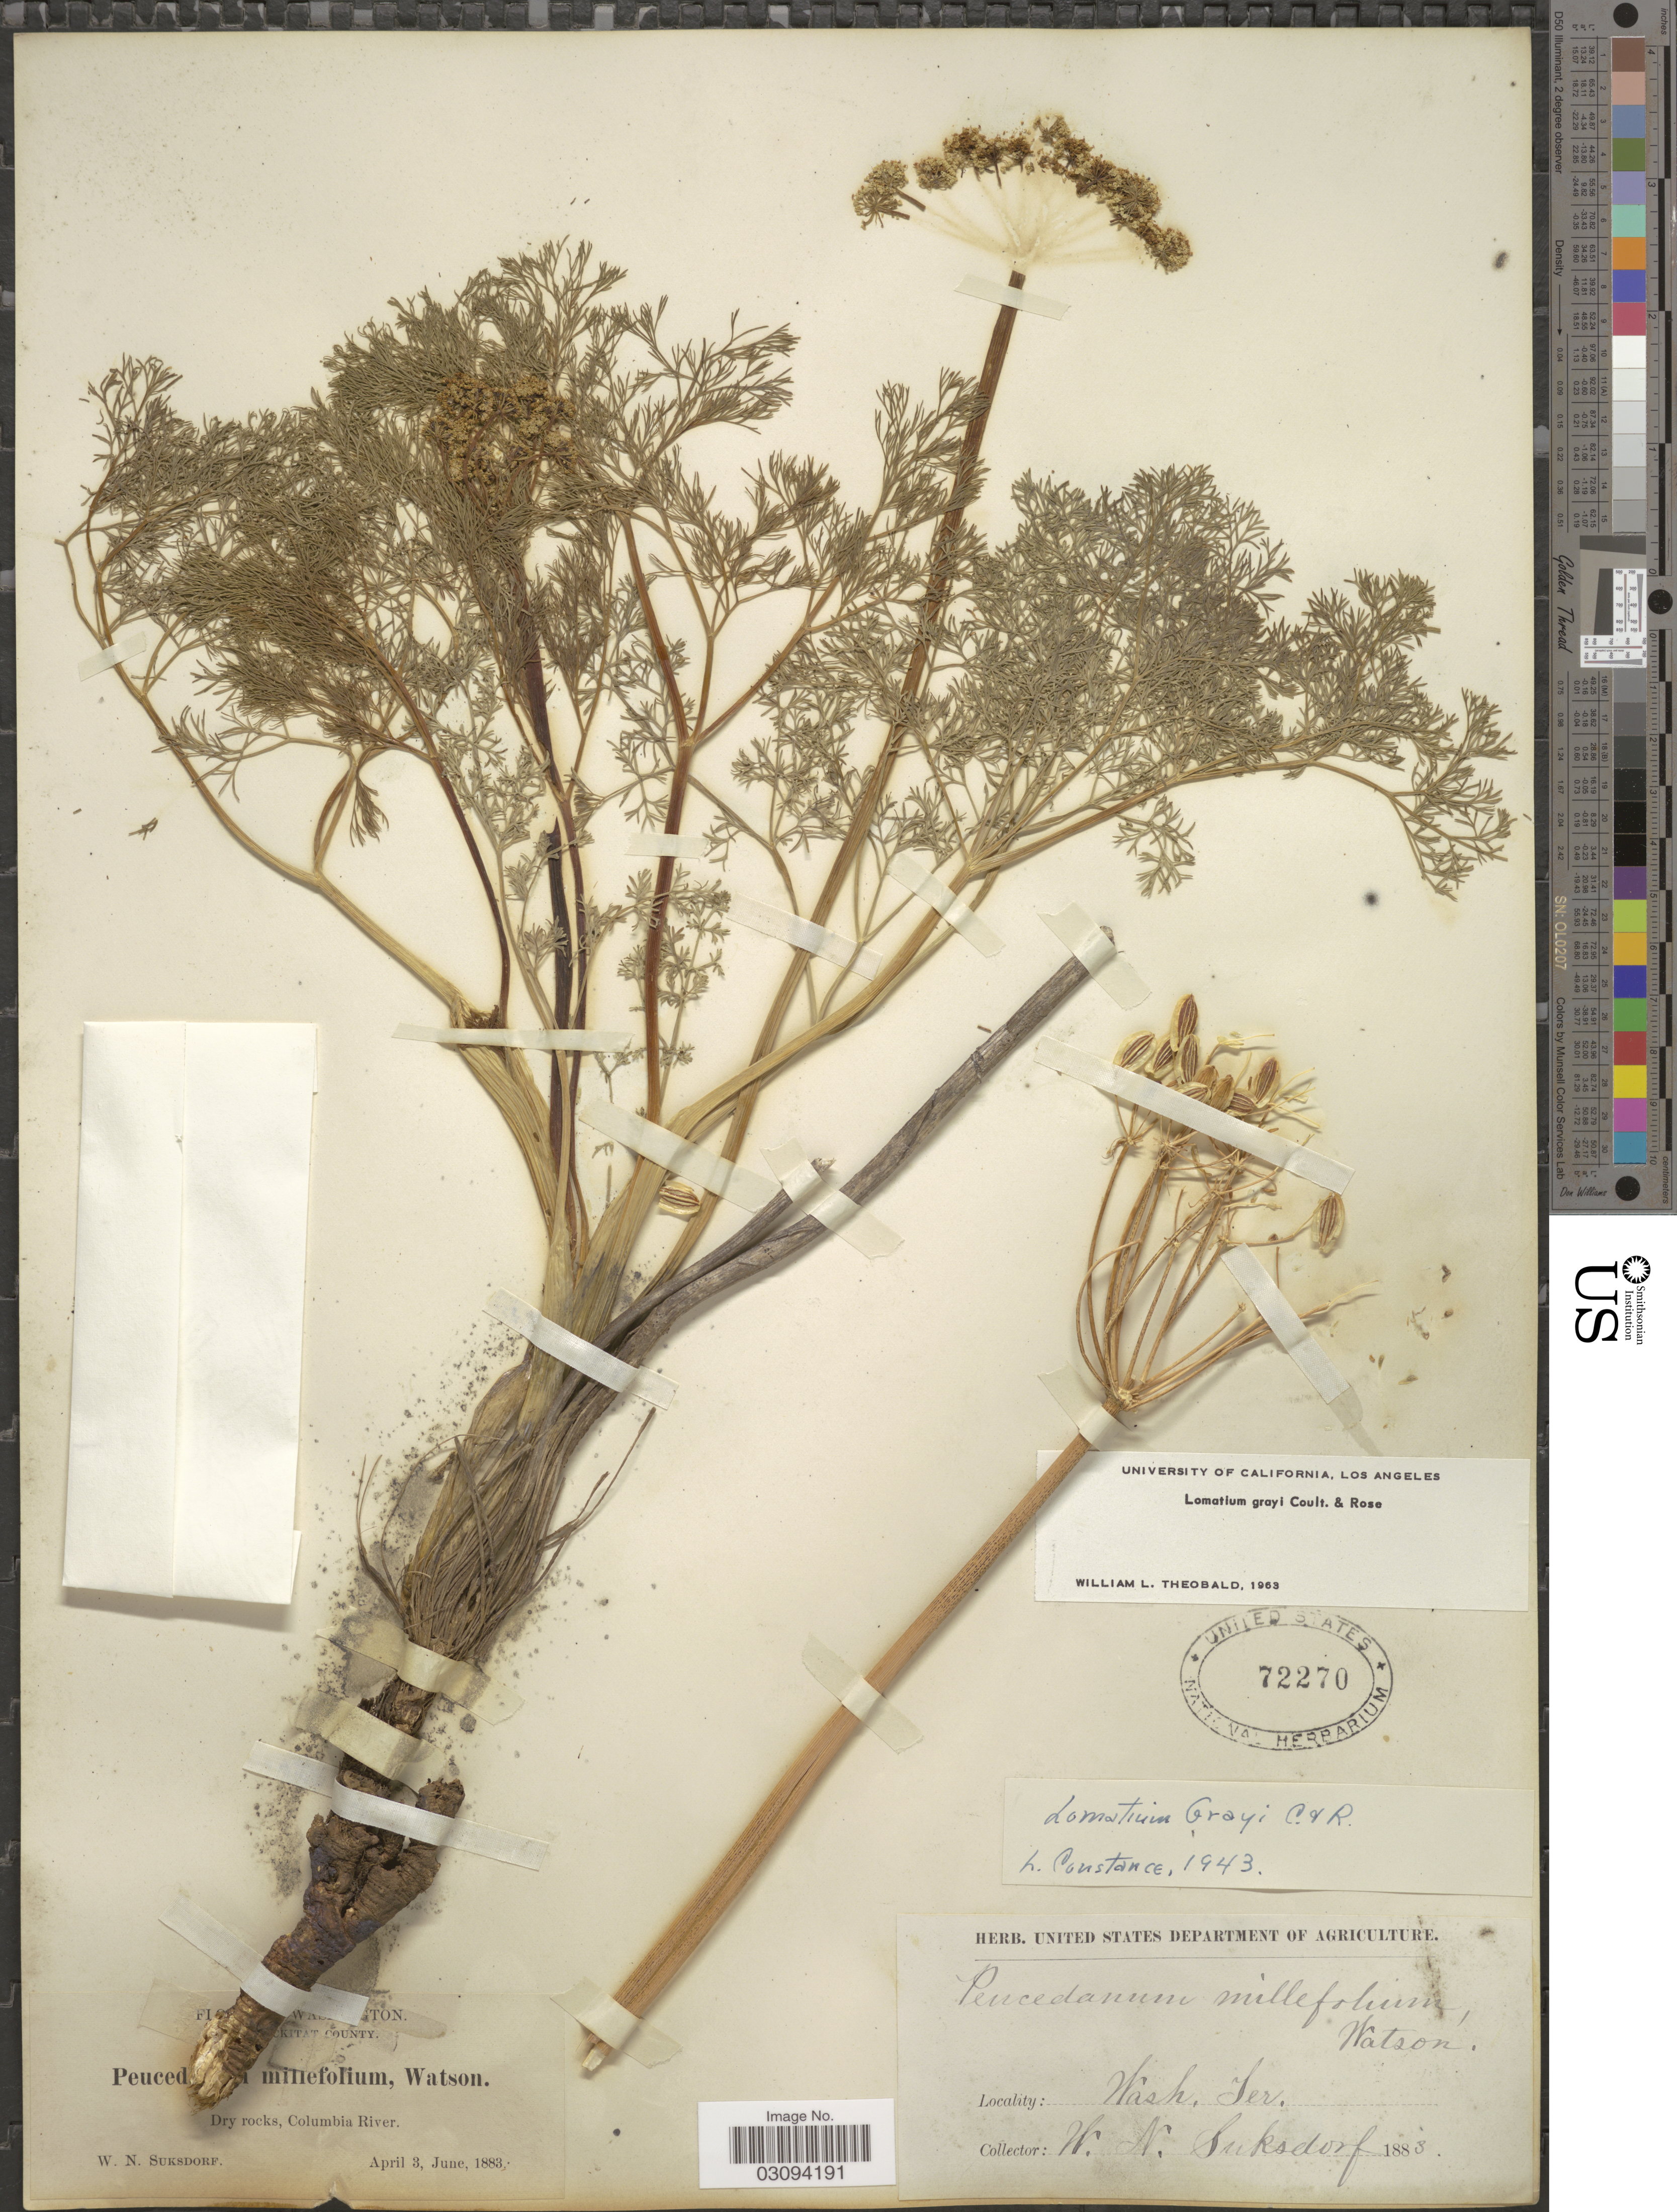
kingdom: Plantae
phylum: Tracheophyta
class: Magnoliopsida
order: Apiales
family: Apiaceae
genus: Lomatium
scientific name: Lomatium grayi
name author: (J.M. Coult. & Rose) J.M. Coult. & Rose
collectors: W. N. Suksdorf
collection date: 1883-04-03/1883-06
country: United States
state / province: Washington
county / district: Klickitat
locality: Klickitat County. Columbia River.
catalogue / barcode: US 72270